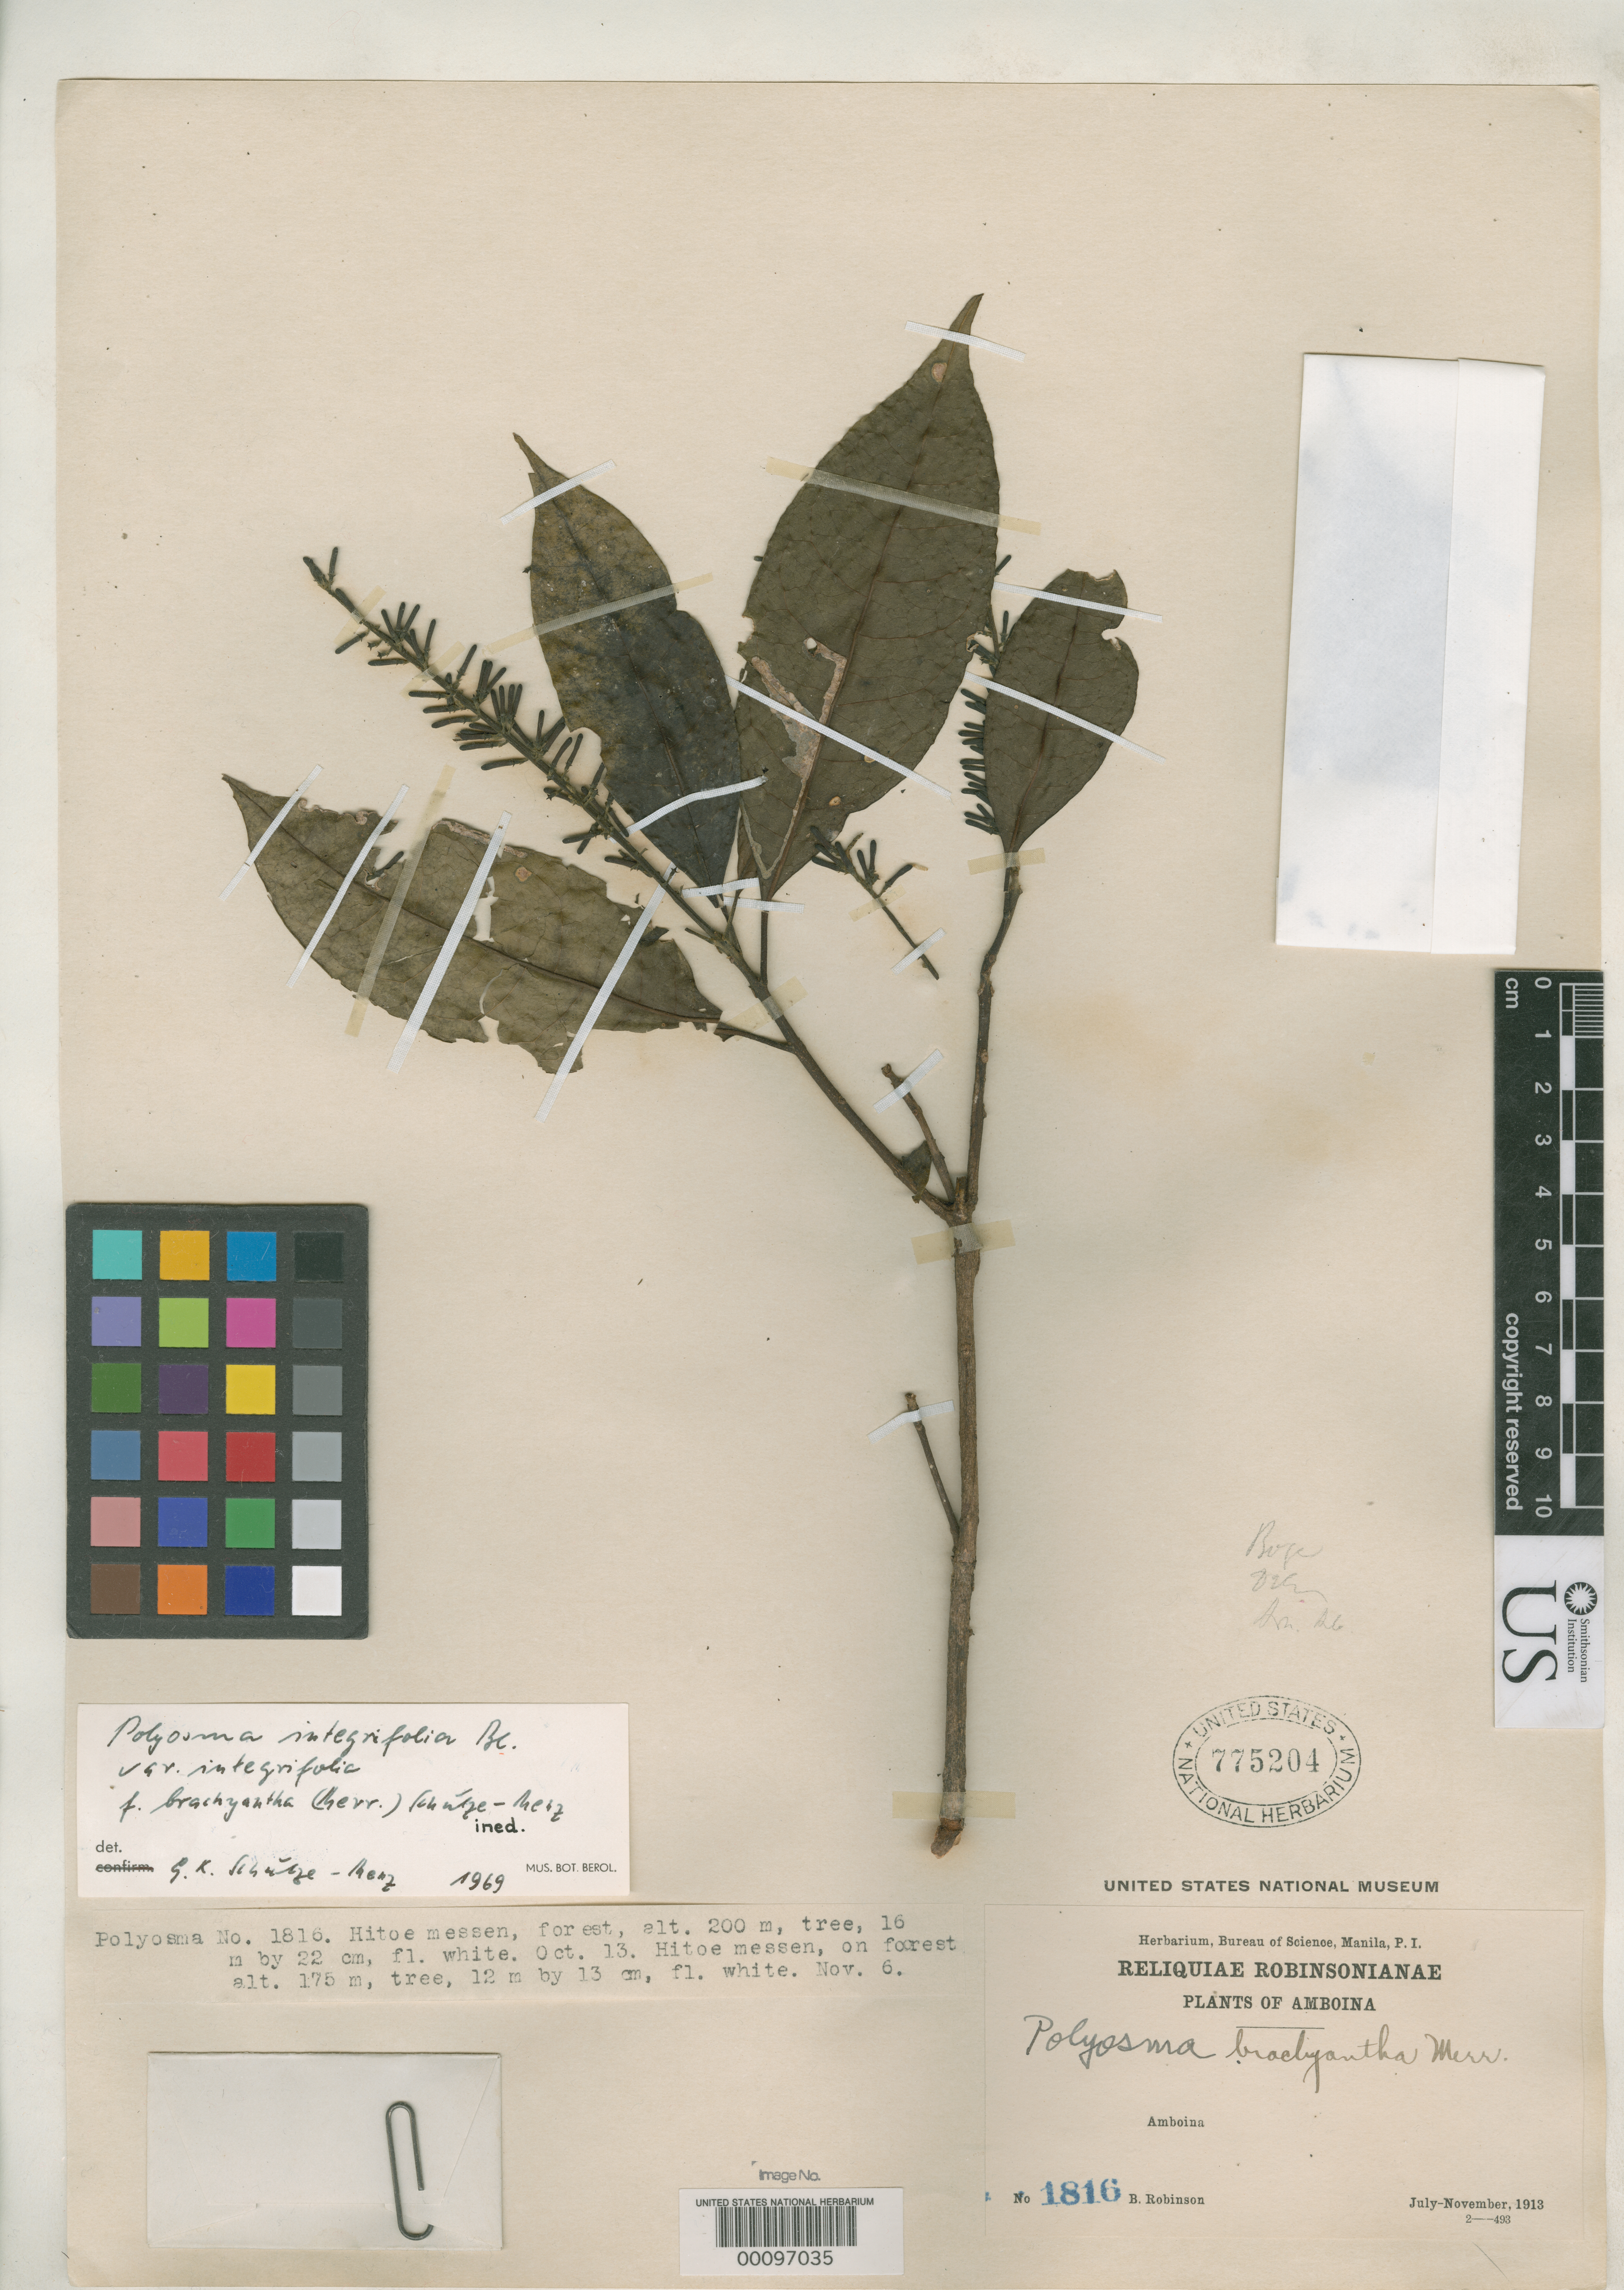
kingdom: Plantae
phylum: Tracheophyta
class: Magnoliopsida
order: Escalloniales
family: Escalloniaceae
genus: Polyosma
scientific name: Polyosma brachyantha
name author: Merr.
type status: Isotype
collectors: B. L. Robinson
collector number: Rel. Rob. 1816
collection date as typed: Oct 1913 to -- Nov 1913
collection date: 1913-10/1913-11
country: Indonesia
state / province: Maluku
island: Amboina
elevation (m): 200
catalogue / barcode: US 775204